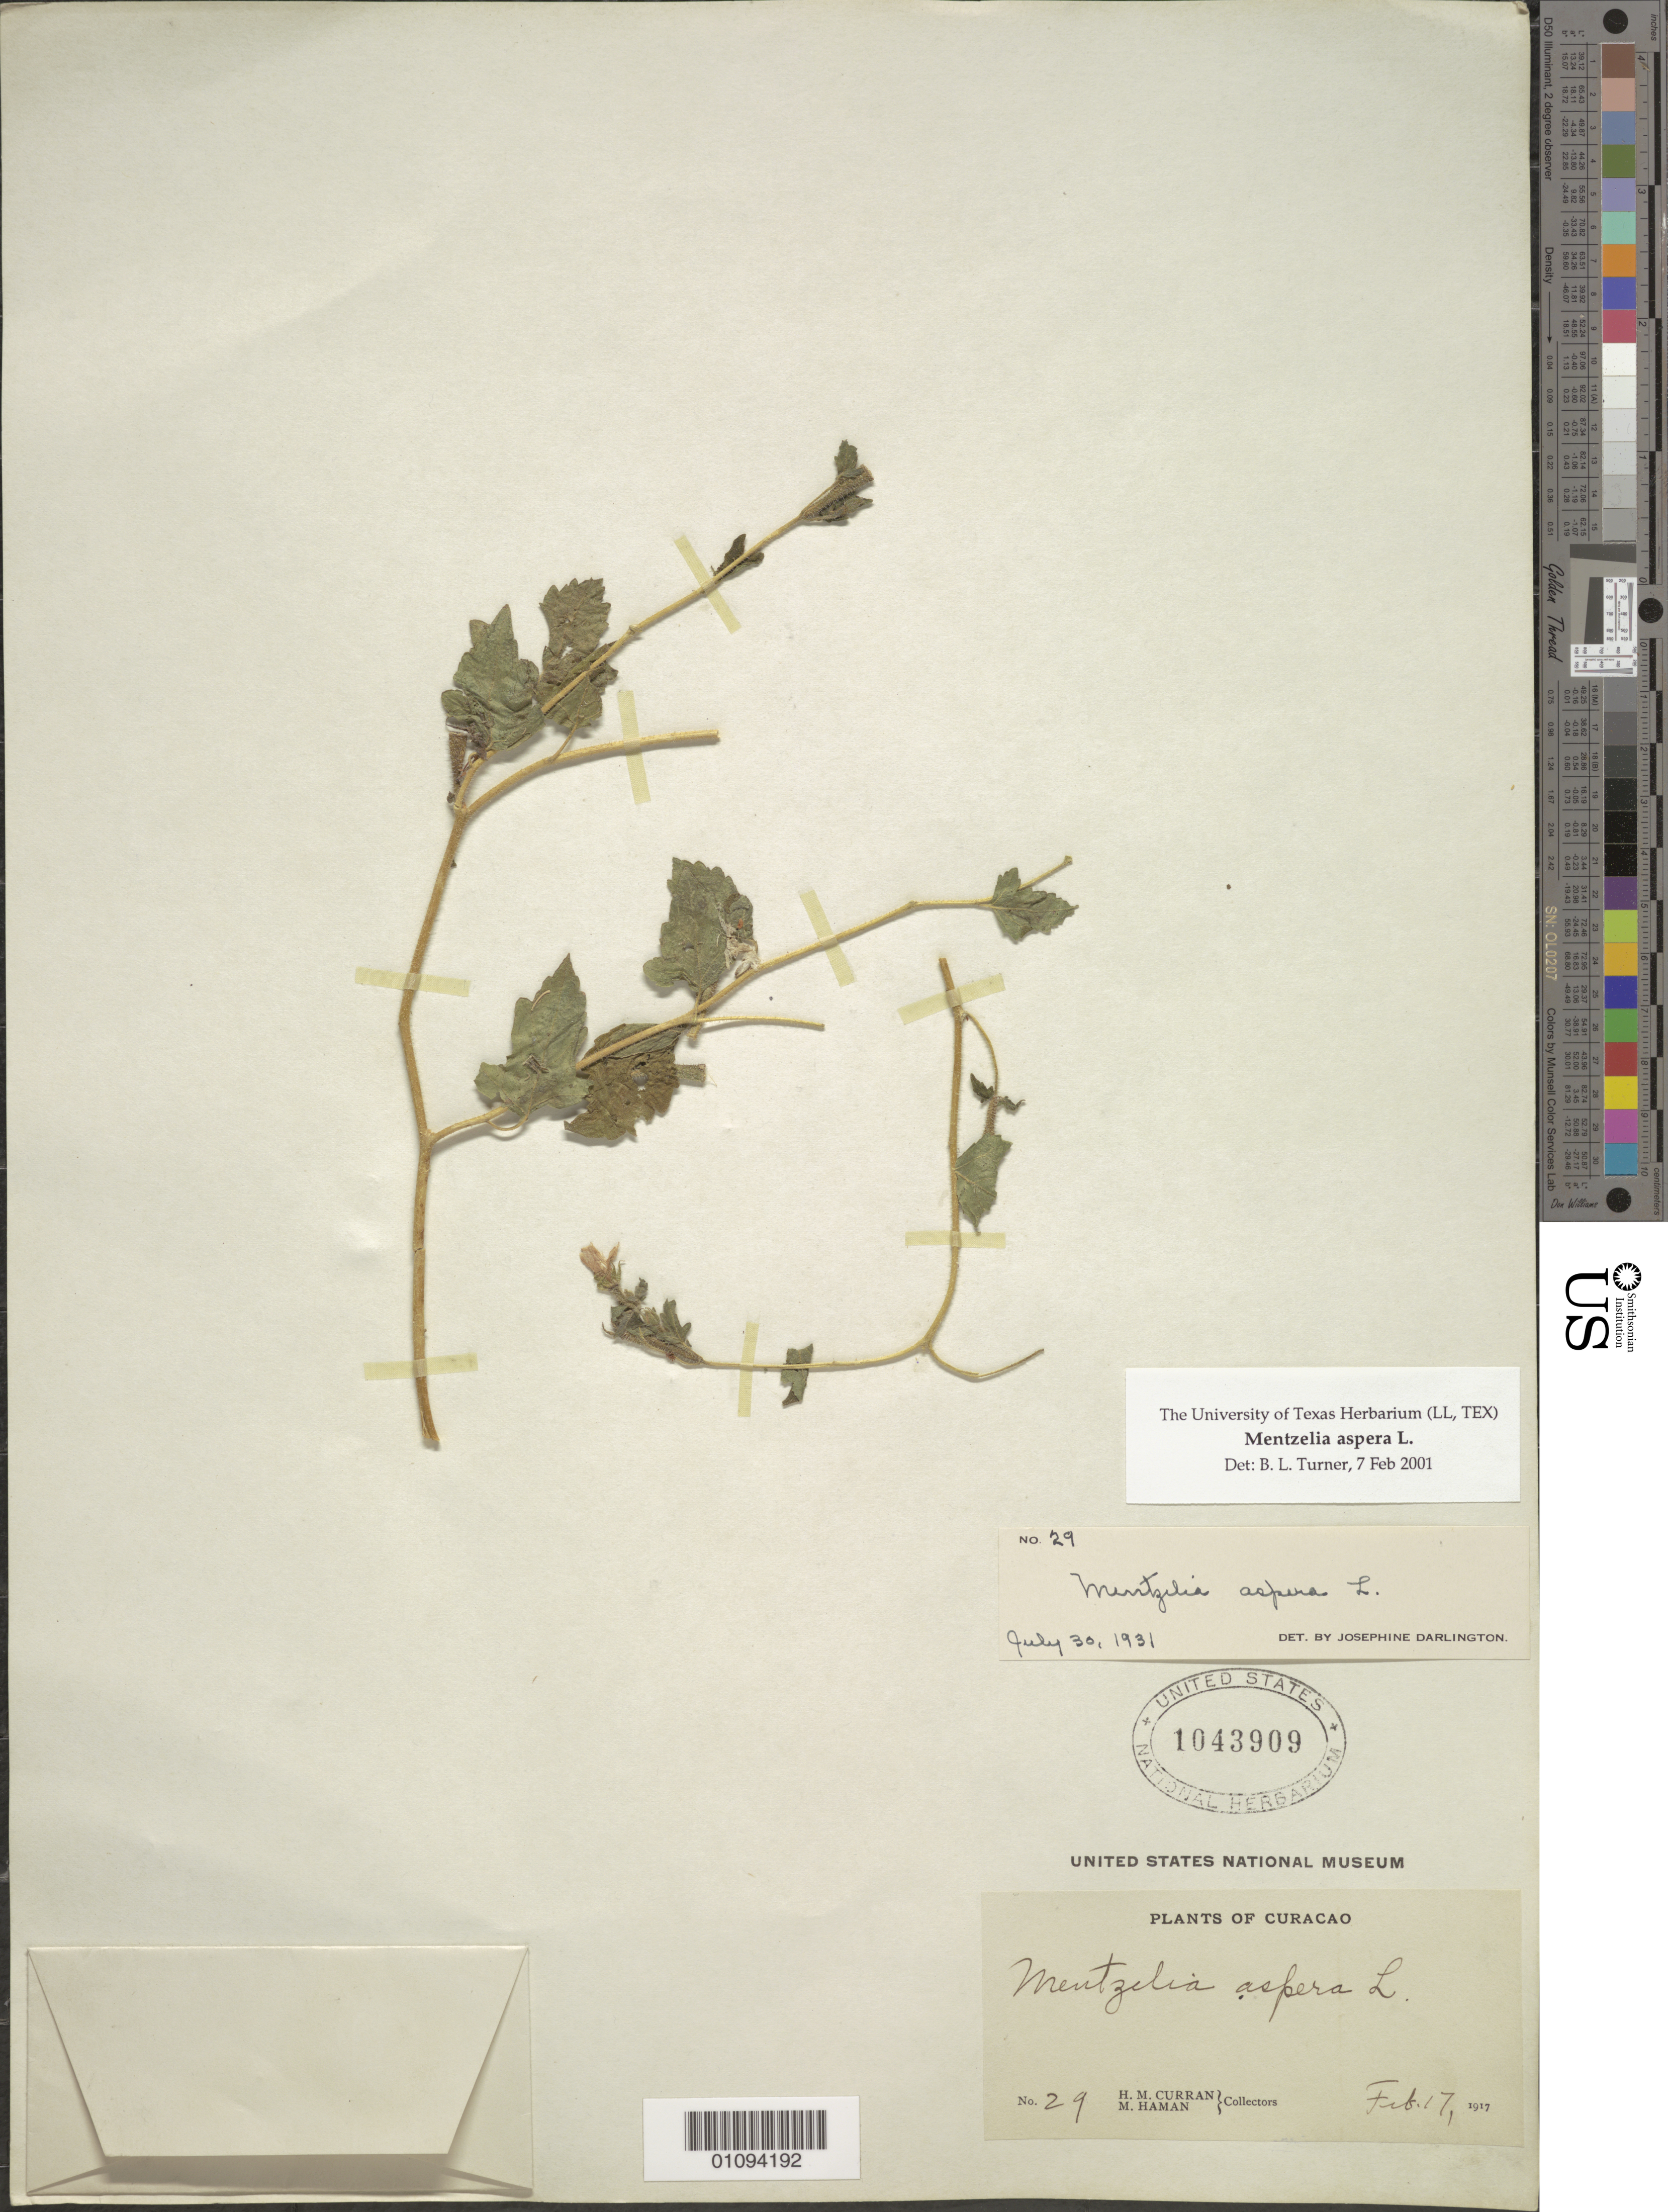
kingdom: Plantae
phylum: Tracheophyta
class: Magnoliopsida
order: Cornales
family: Loasaceae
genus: Mentzelia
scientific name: Mentzelia aspera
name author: L.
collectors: H. M. Curran & M. Haman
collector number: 29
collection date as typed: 17 Feb 1917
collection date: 1917-02-17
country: Curaçao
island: Curaçao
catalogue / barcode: US 1043909